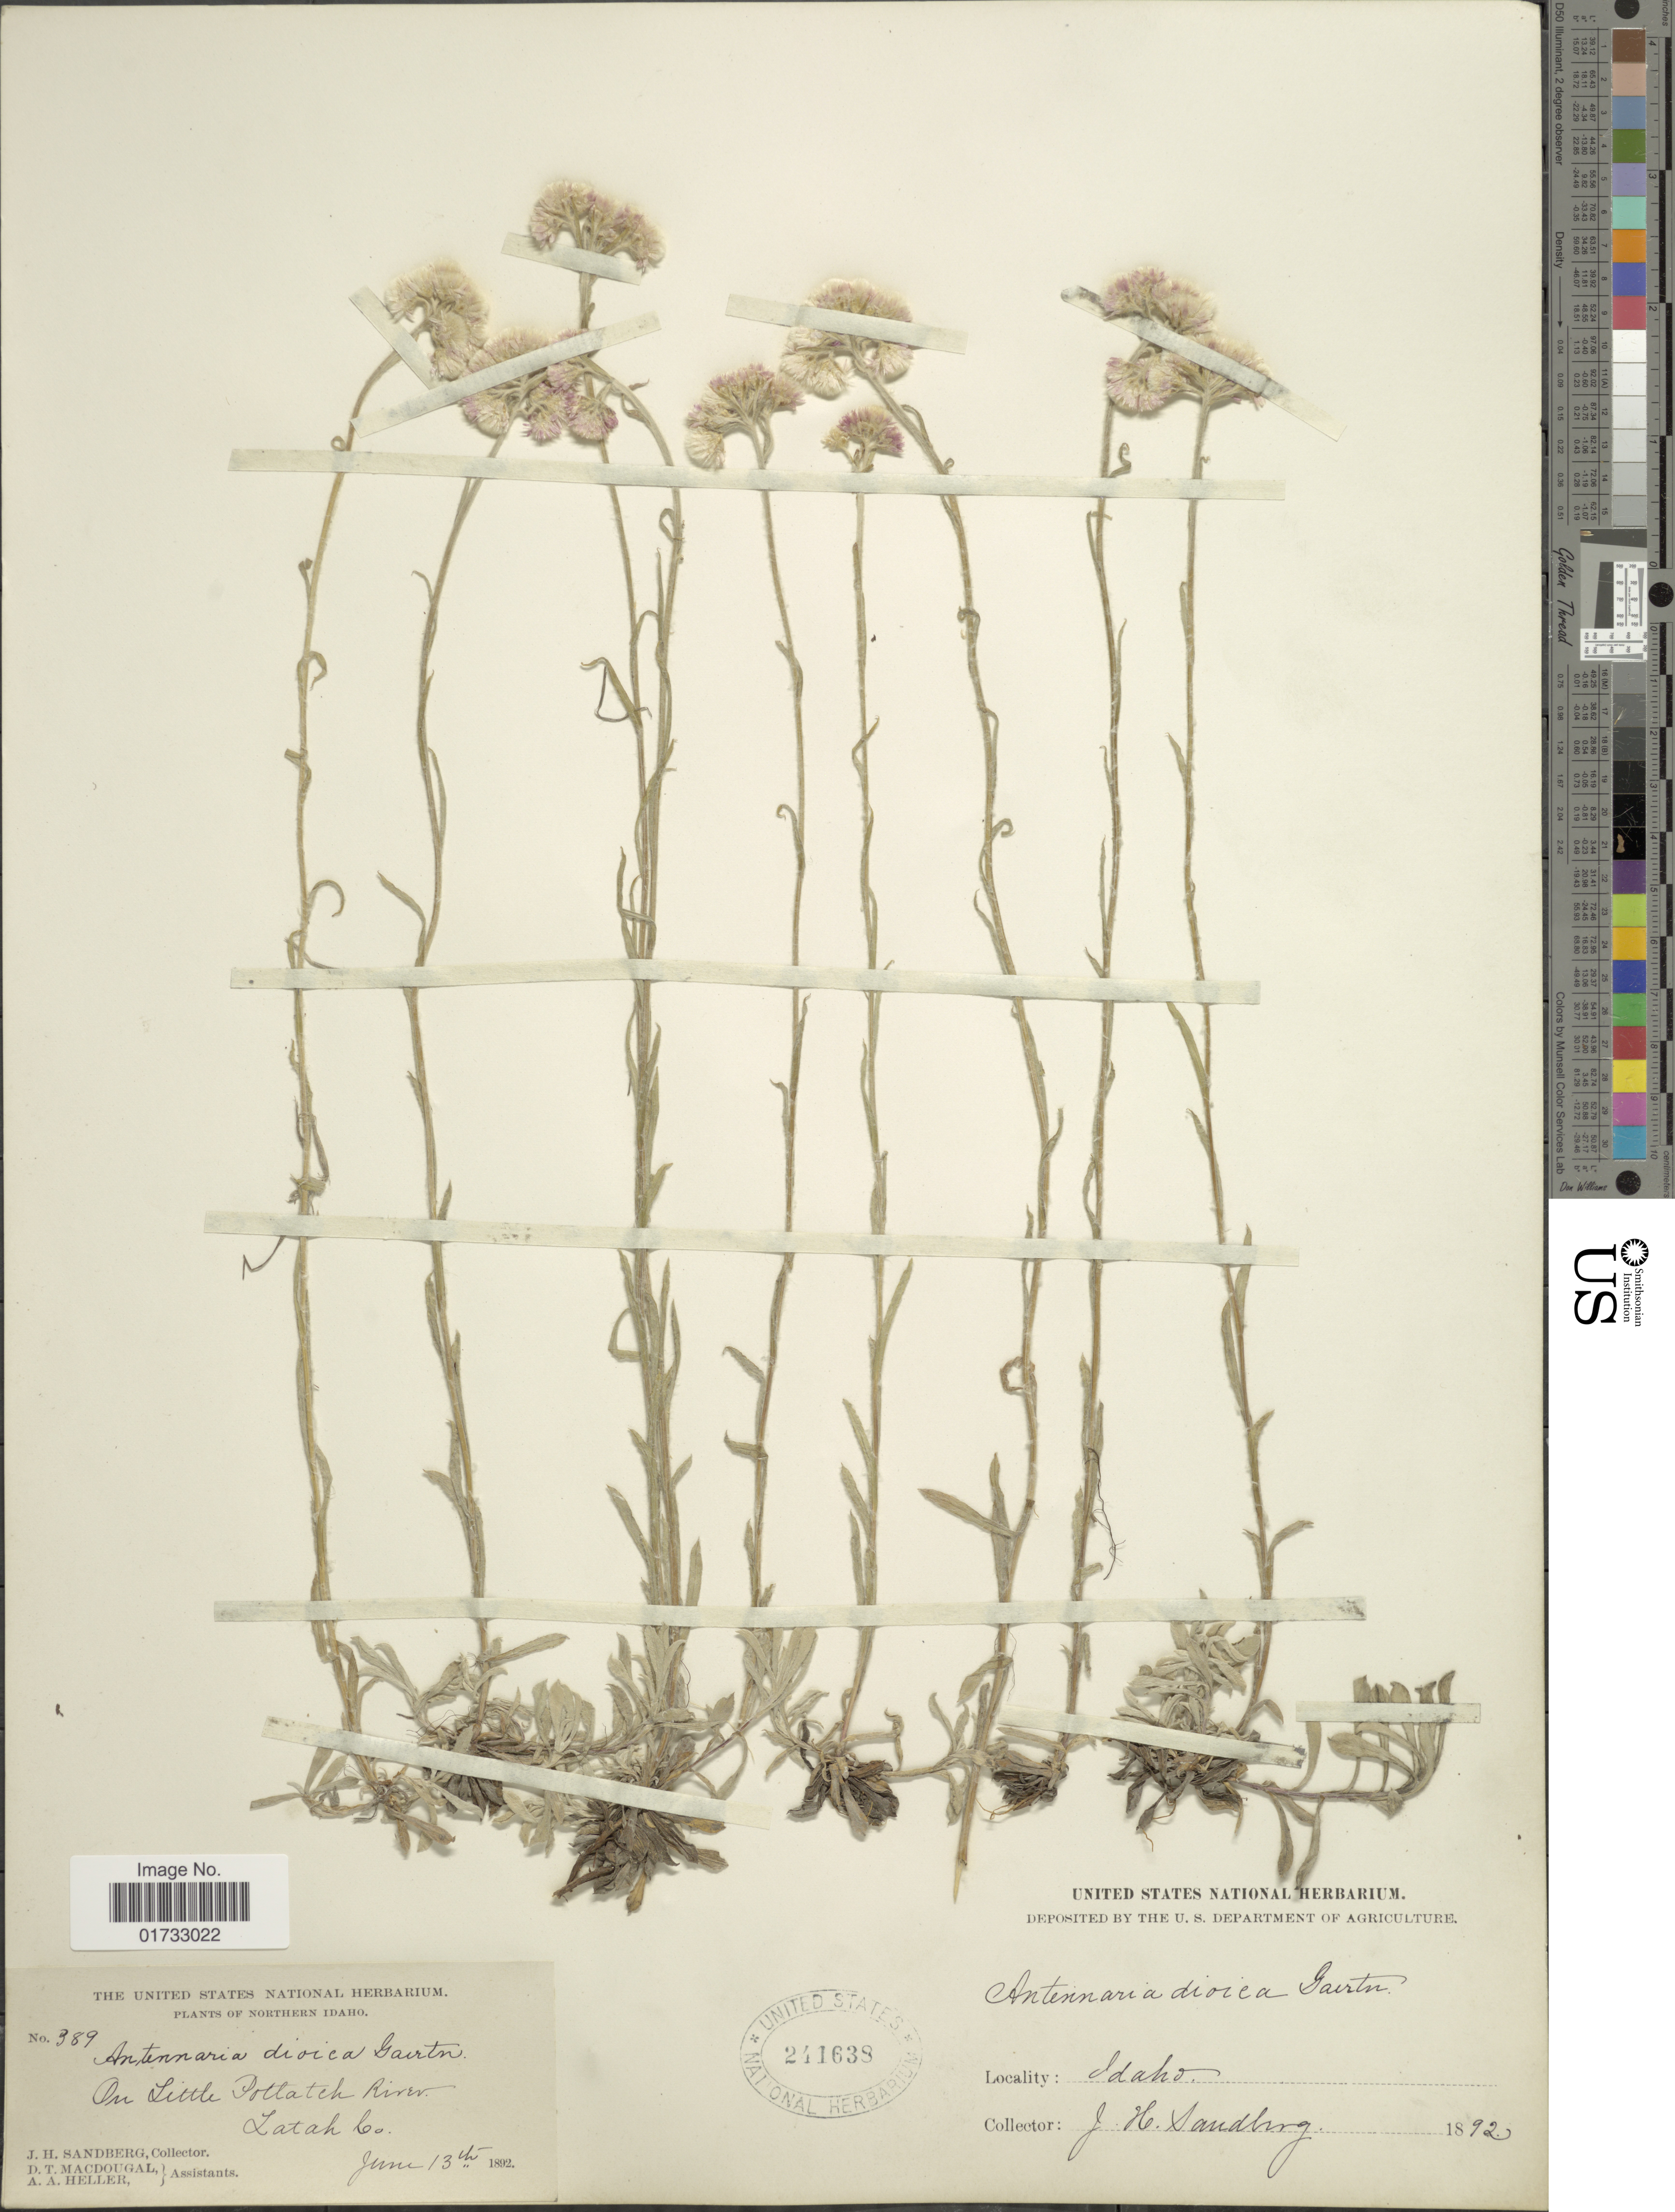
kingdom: Plantae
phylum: Tracheophyta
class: Magnoliopsida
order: Asterales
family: Asteraceae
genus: Antennaria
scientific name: Antennaria rosea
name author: Greene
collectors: J. H. Sandberg, D. T. MacDougal & A. A. Heller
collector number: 389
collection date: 1892-06-13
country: United States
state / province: Idaho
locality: Northern Idaho, in Little Potlatch River, Latah Co.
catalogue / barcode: US 241638